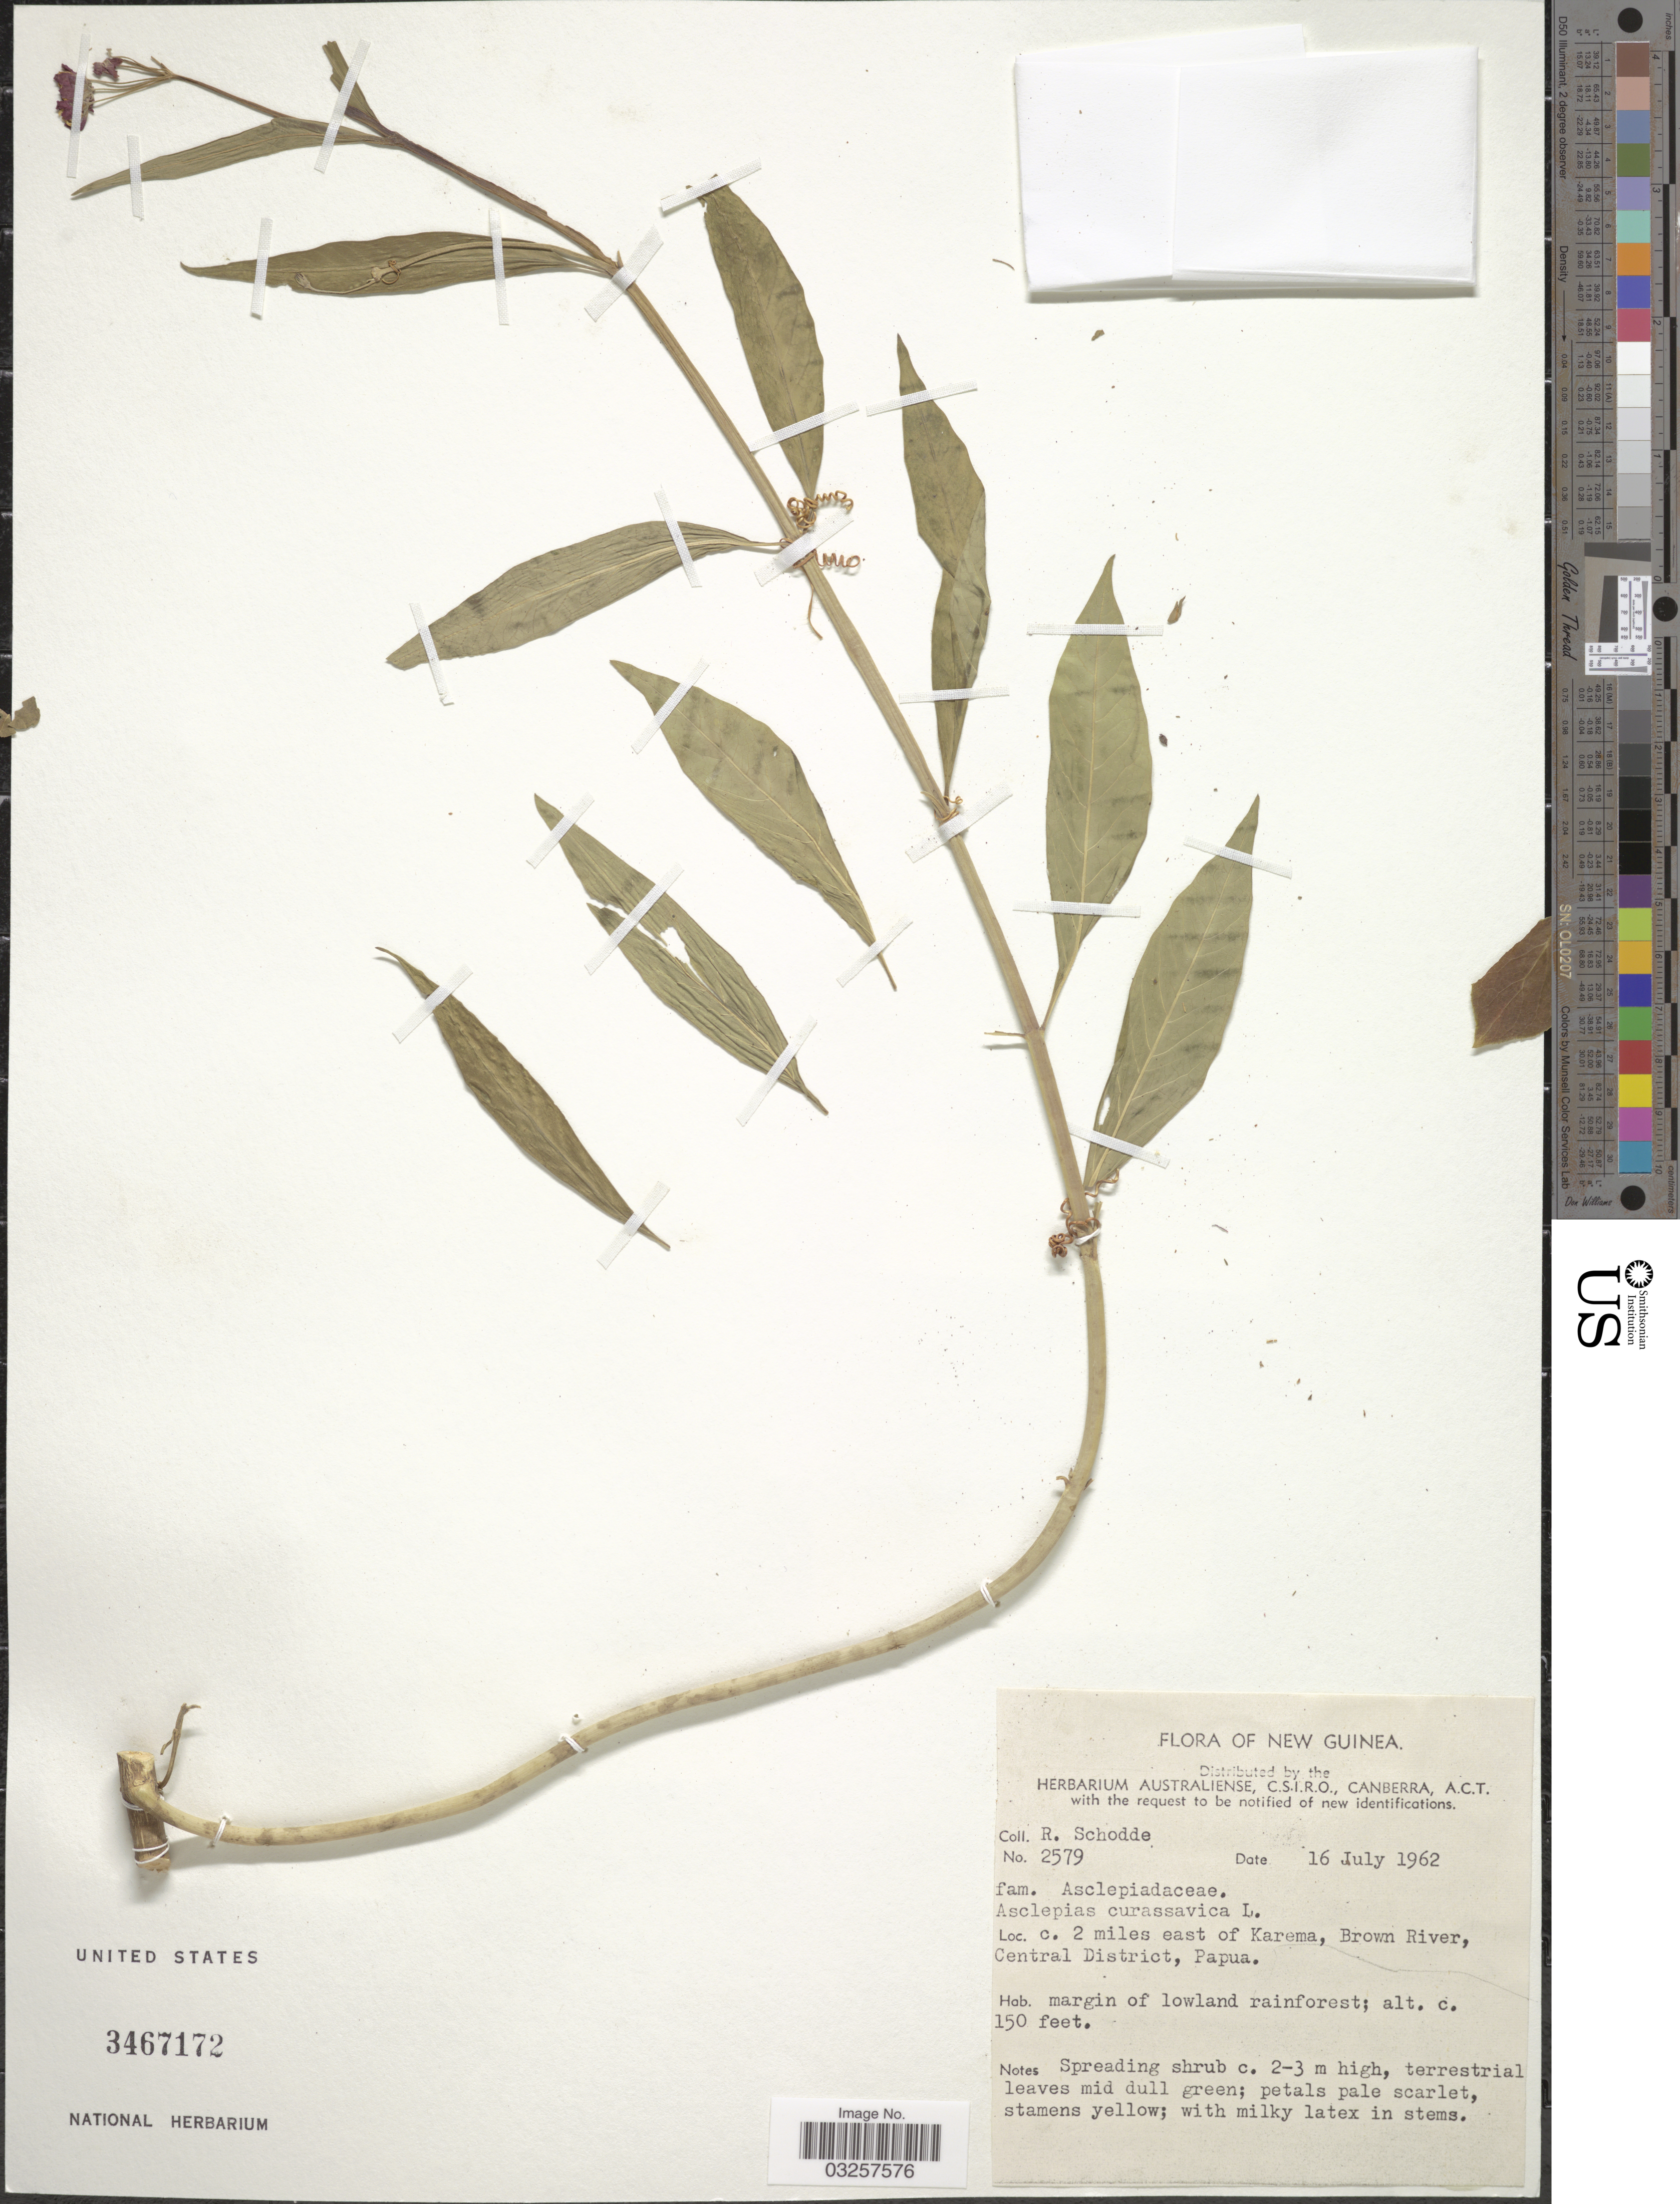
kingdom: Plantae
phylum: Tracheophyta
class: Magnoliopsida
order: Gentianales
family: Apocynaceae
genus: Asclepias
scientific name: Asclepias curassavica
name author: L.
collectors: R. Schodde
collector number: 2579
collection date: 1962-07-16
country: Papua New Guinea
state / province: Central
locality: New Guinea. C. 2 miles east of Karema, Brown River, Central District.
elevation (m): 46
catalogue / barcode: US 3467172